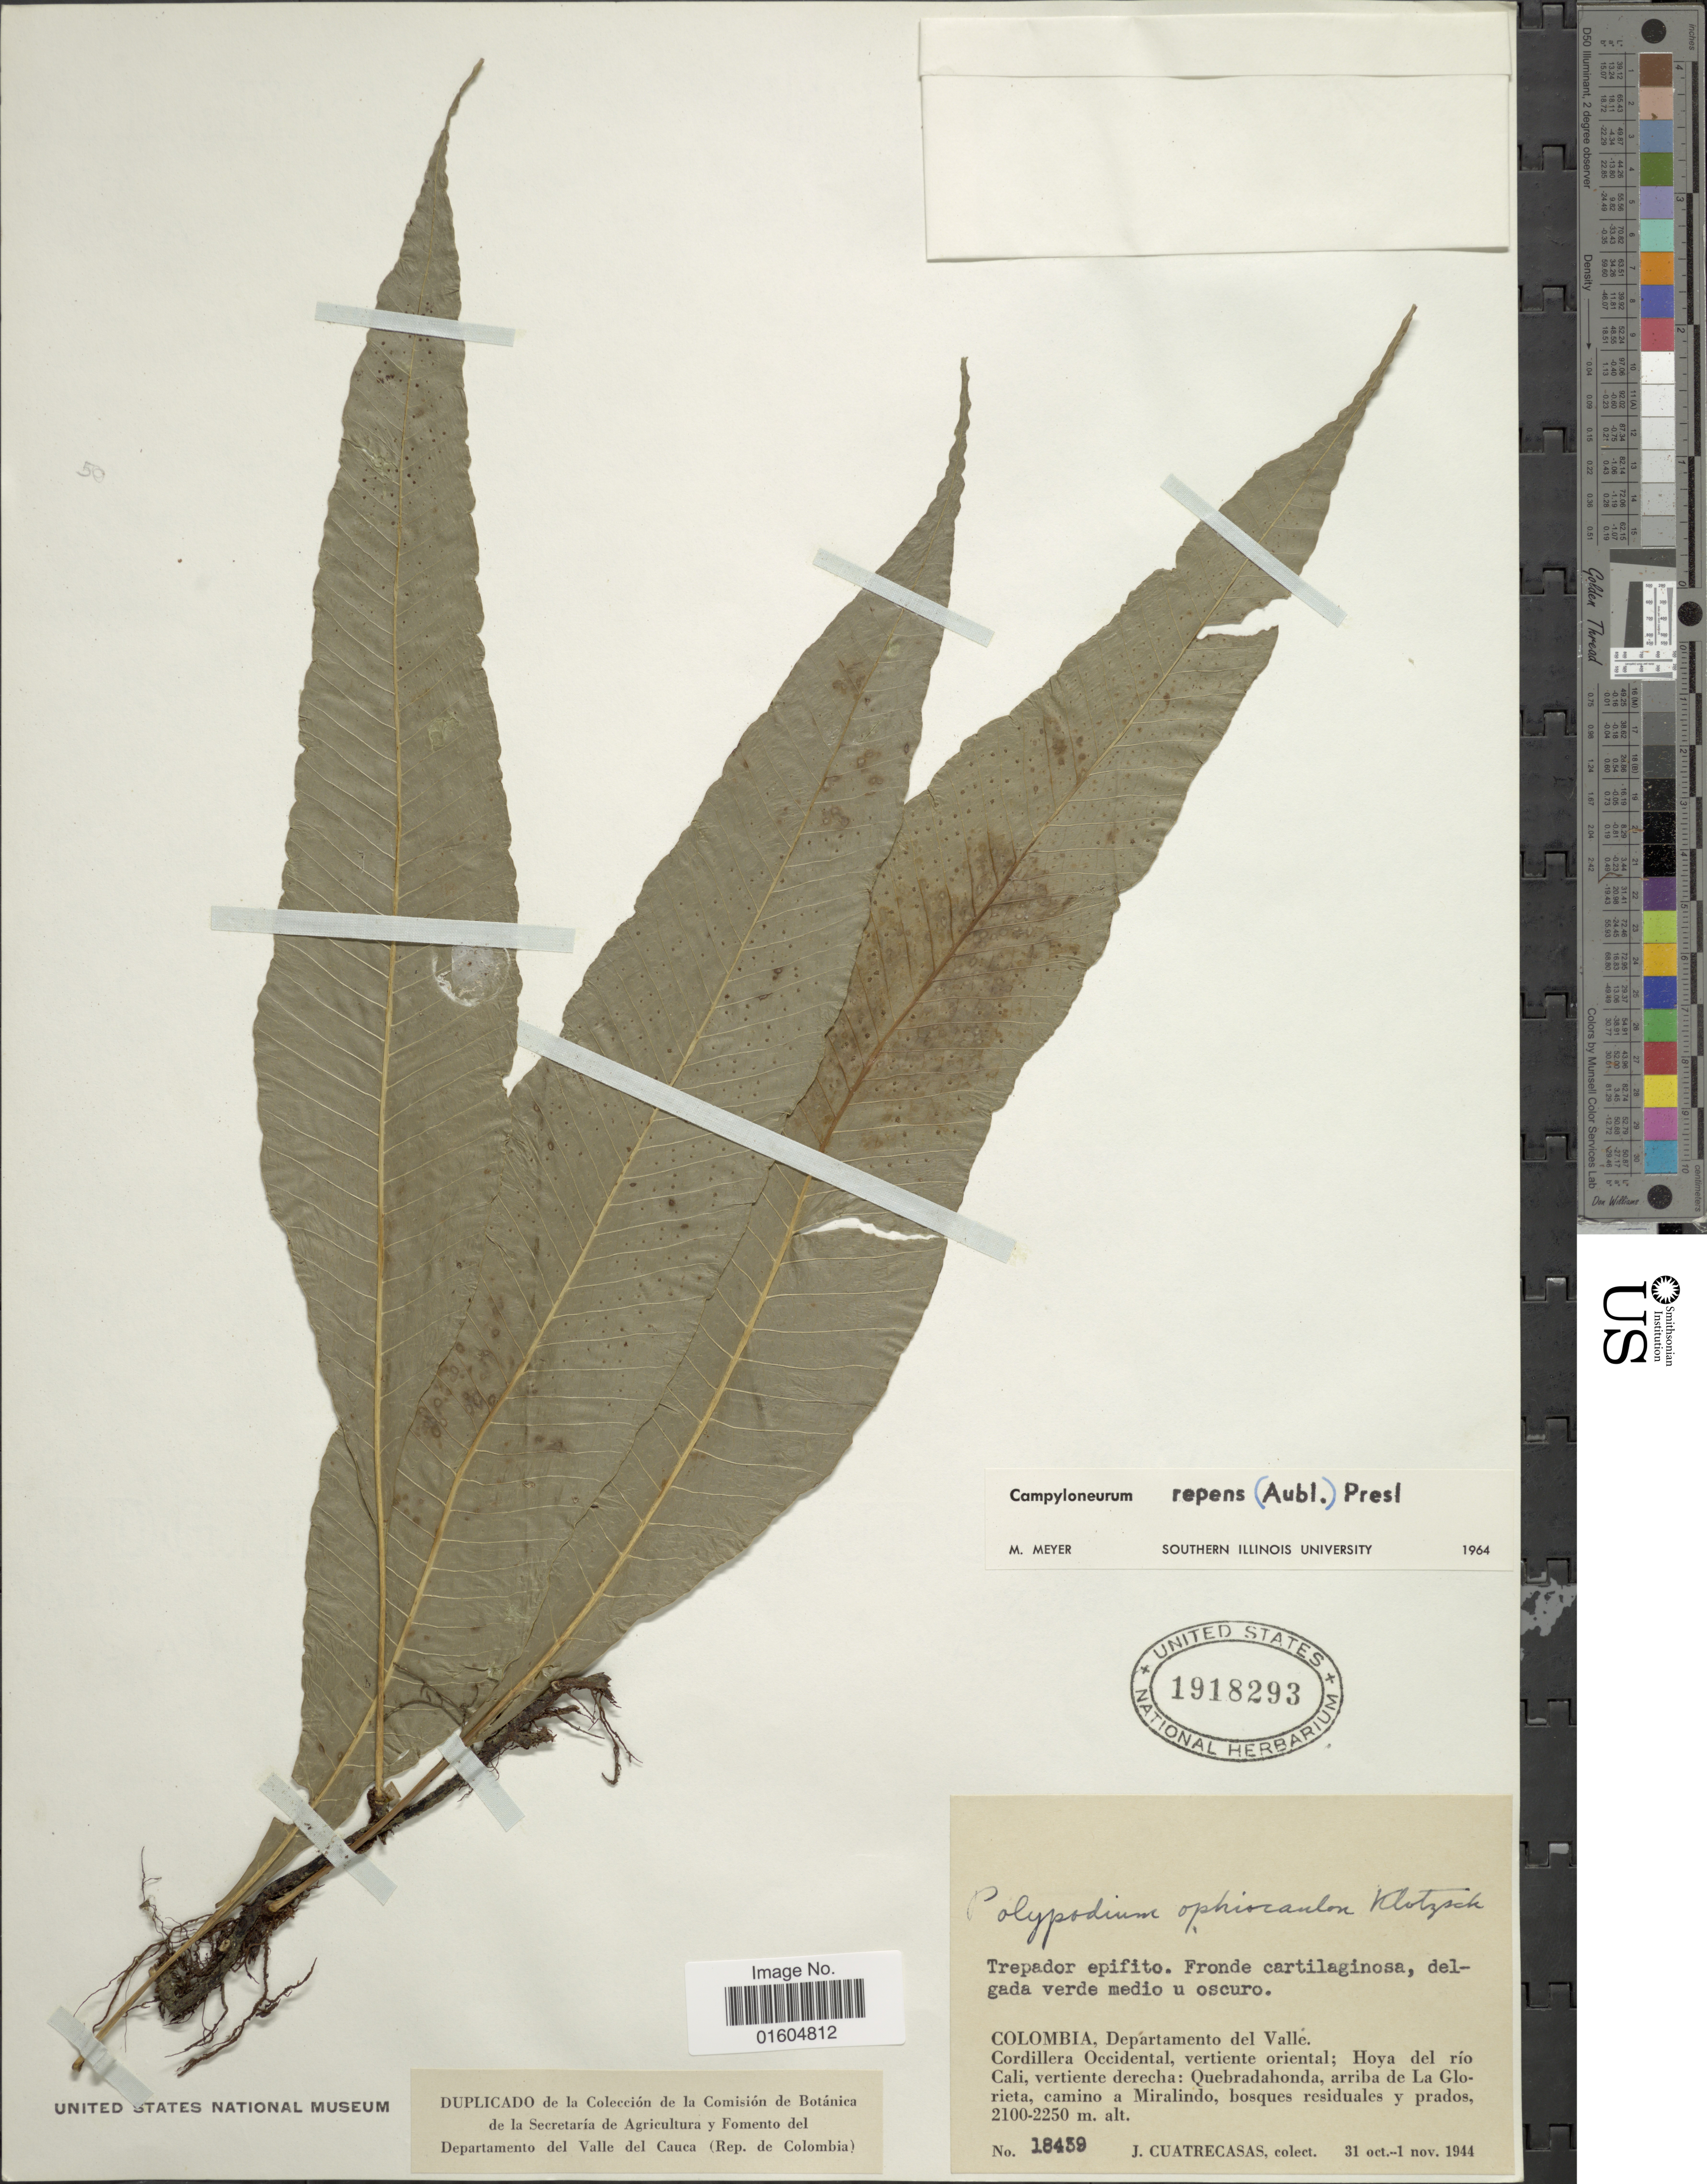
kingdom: Plantae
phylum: Tracheophyta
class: Polypodiopsida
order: Polypodiales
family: Polypodiaceae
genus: Campyloneurum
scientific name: Campyloneurum repens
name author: (Aubl.) C. Presl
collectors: J. Cuatrecasas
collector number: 18439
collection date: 1944-10-31/1944-11-01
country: Colombia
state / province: Valle del Cauca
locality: Colombia, Departemento del Valle. Cordillera Occidental, vertiente oriental; Hoya del rio Cali, vertiente derecha: Quebradahonda, arriba de La Glorieta, camino a Miralindo, bosques residuales y prados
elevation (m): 2100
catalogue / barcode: US 1918293